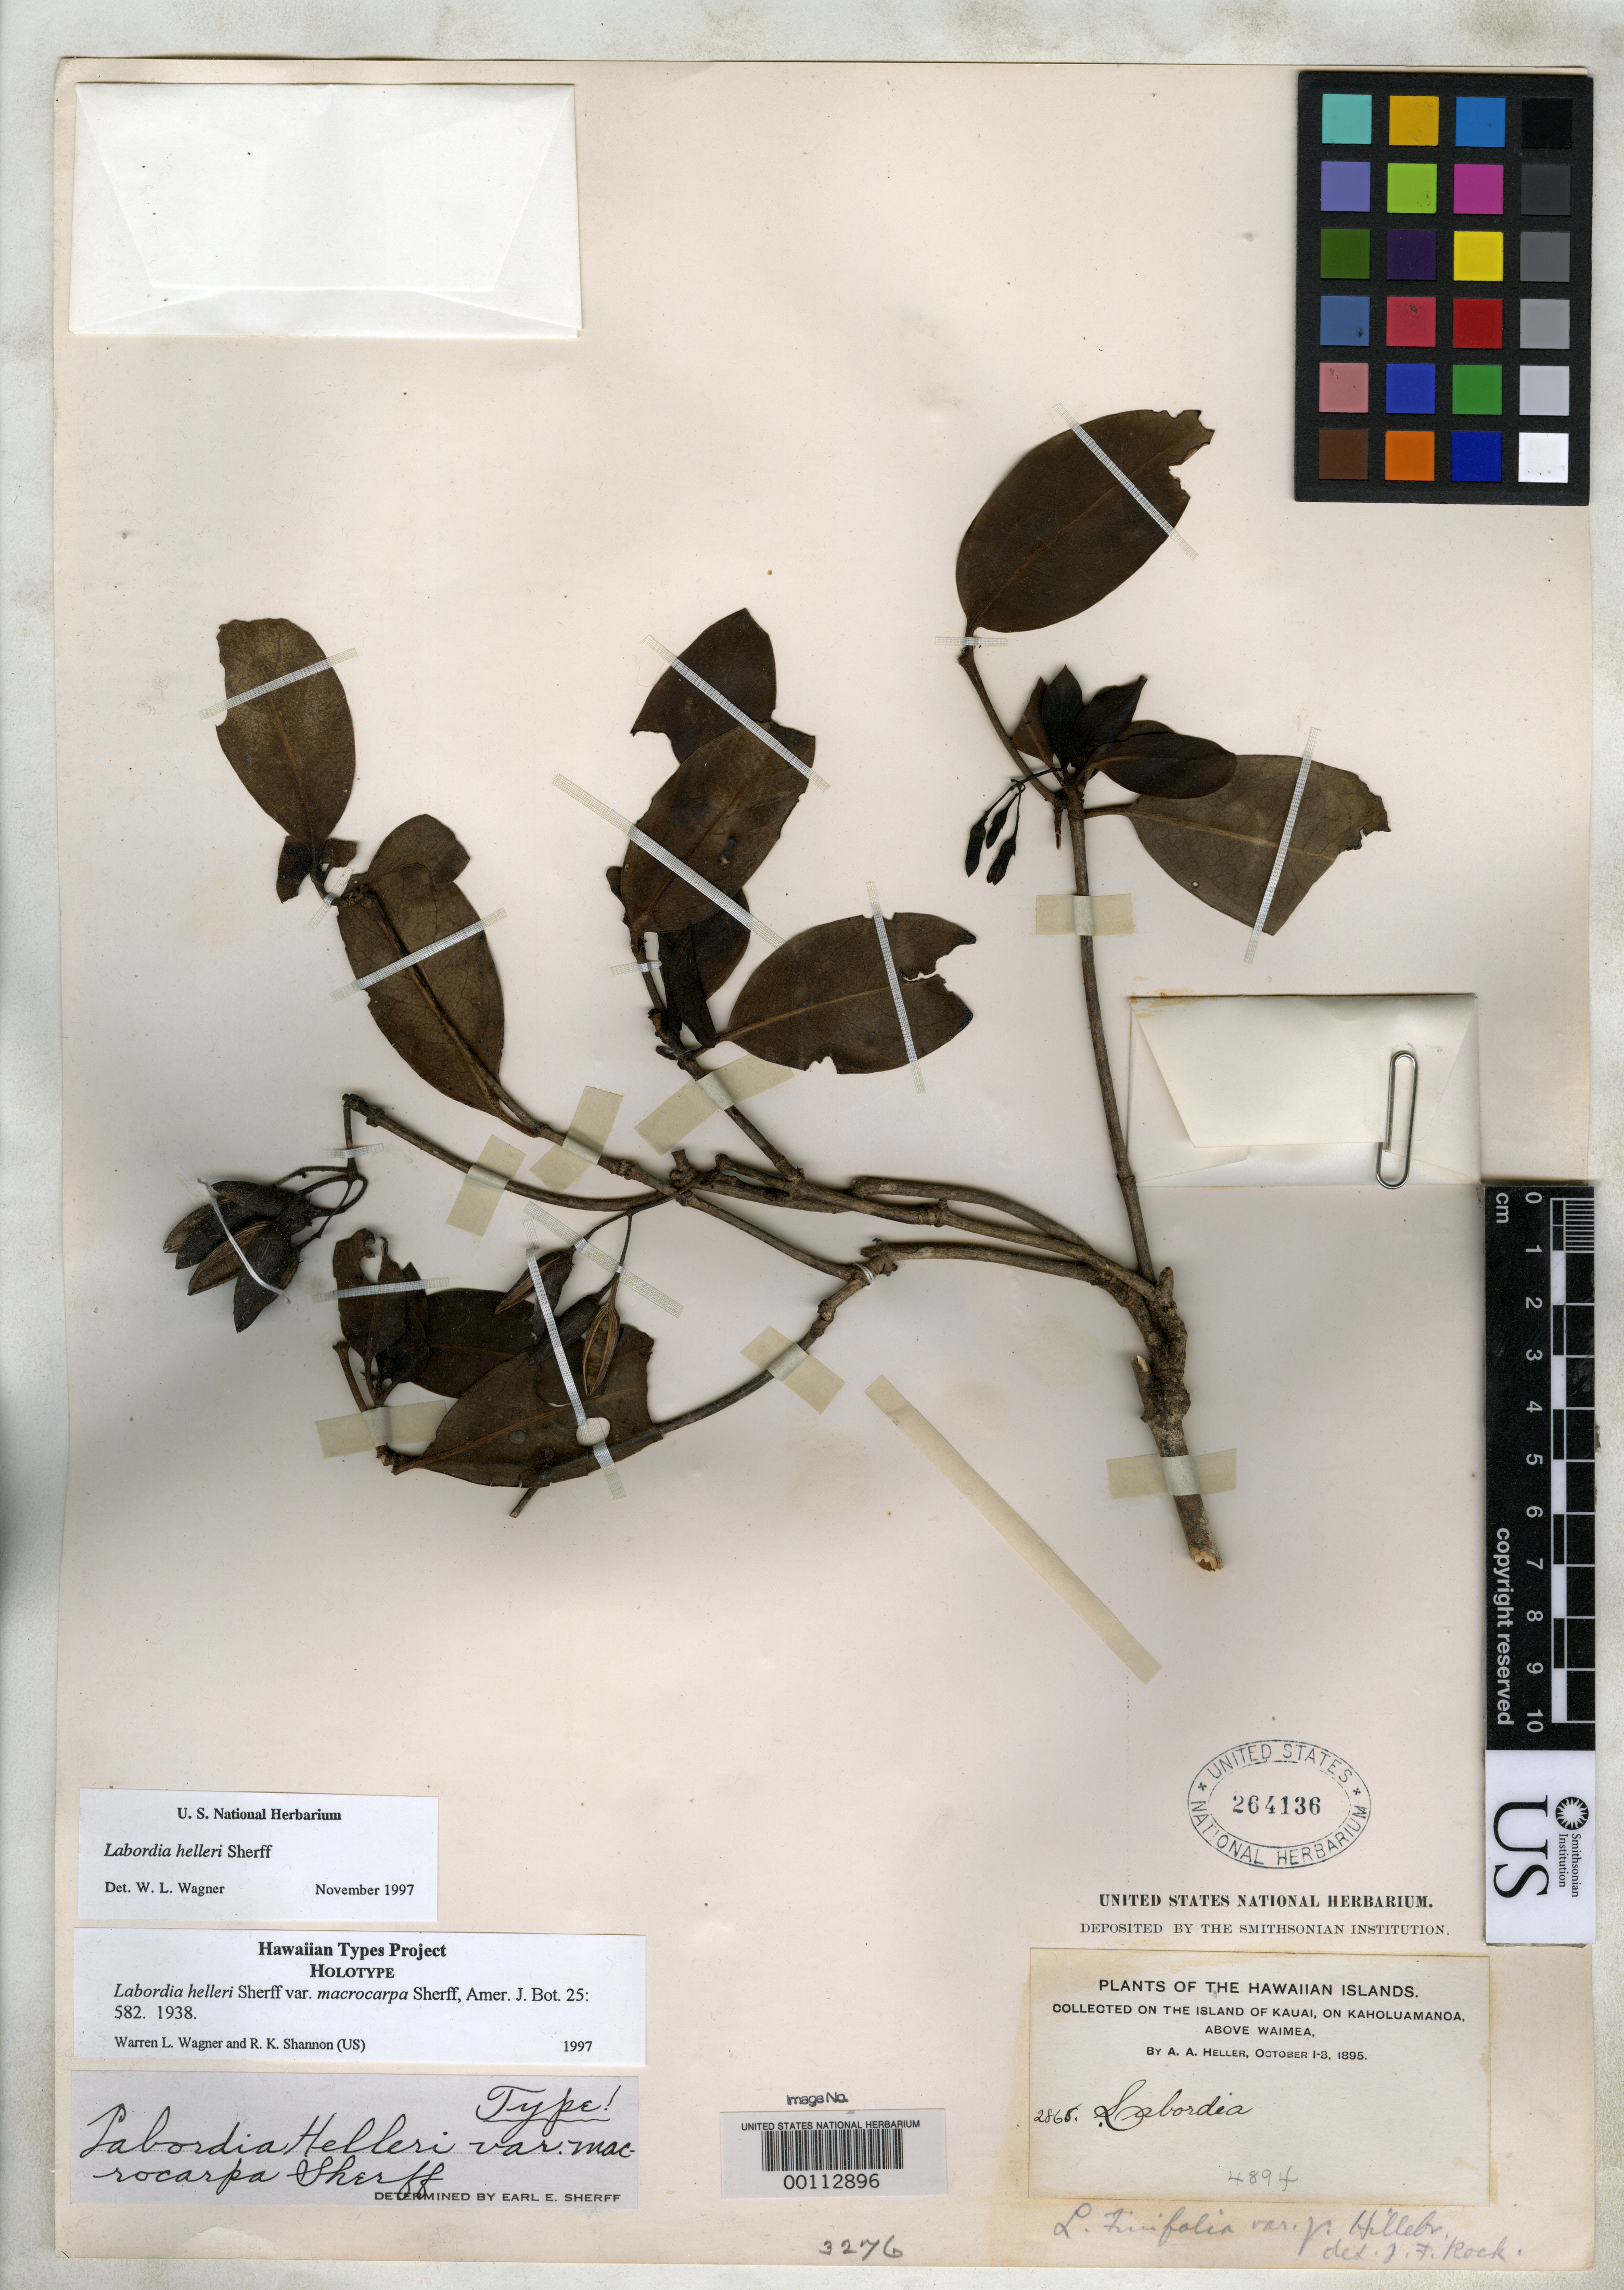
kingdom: Plantae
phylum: Tracheophyta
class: Magnoliopsida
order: Gentianales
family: Loganiaceae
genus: Labordia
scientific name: Labordia helleri var. macrocarpa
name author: Sherff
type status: Holotype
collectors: A. A. Heller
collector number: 2868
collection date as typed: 01 Oct 1895 to 08 Oct 1895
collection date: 1895-10-01/1895-10-08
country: United States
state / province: Hawaii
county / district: Kauai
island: Kaua'i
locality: On Kaholuamanu, above Waimea.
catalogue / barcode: US 264136